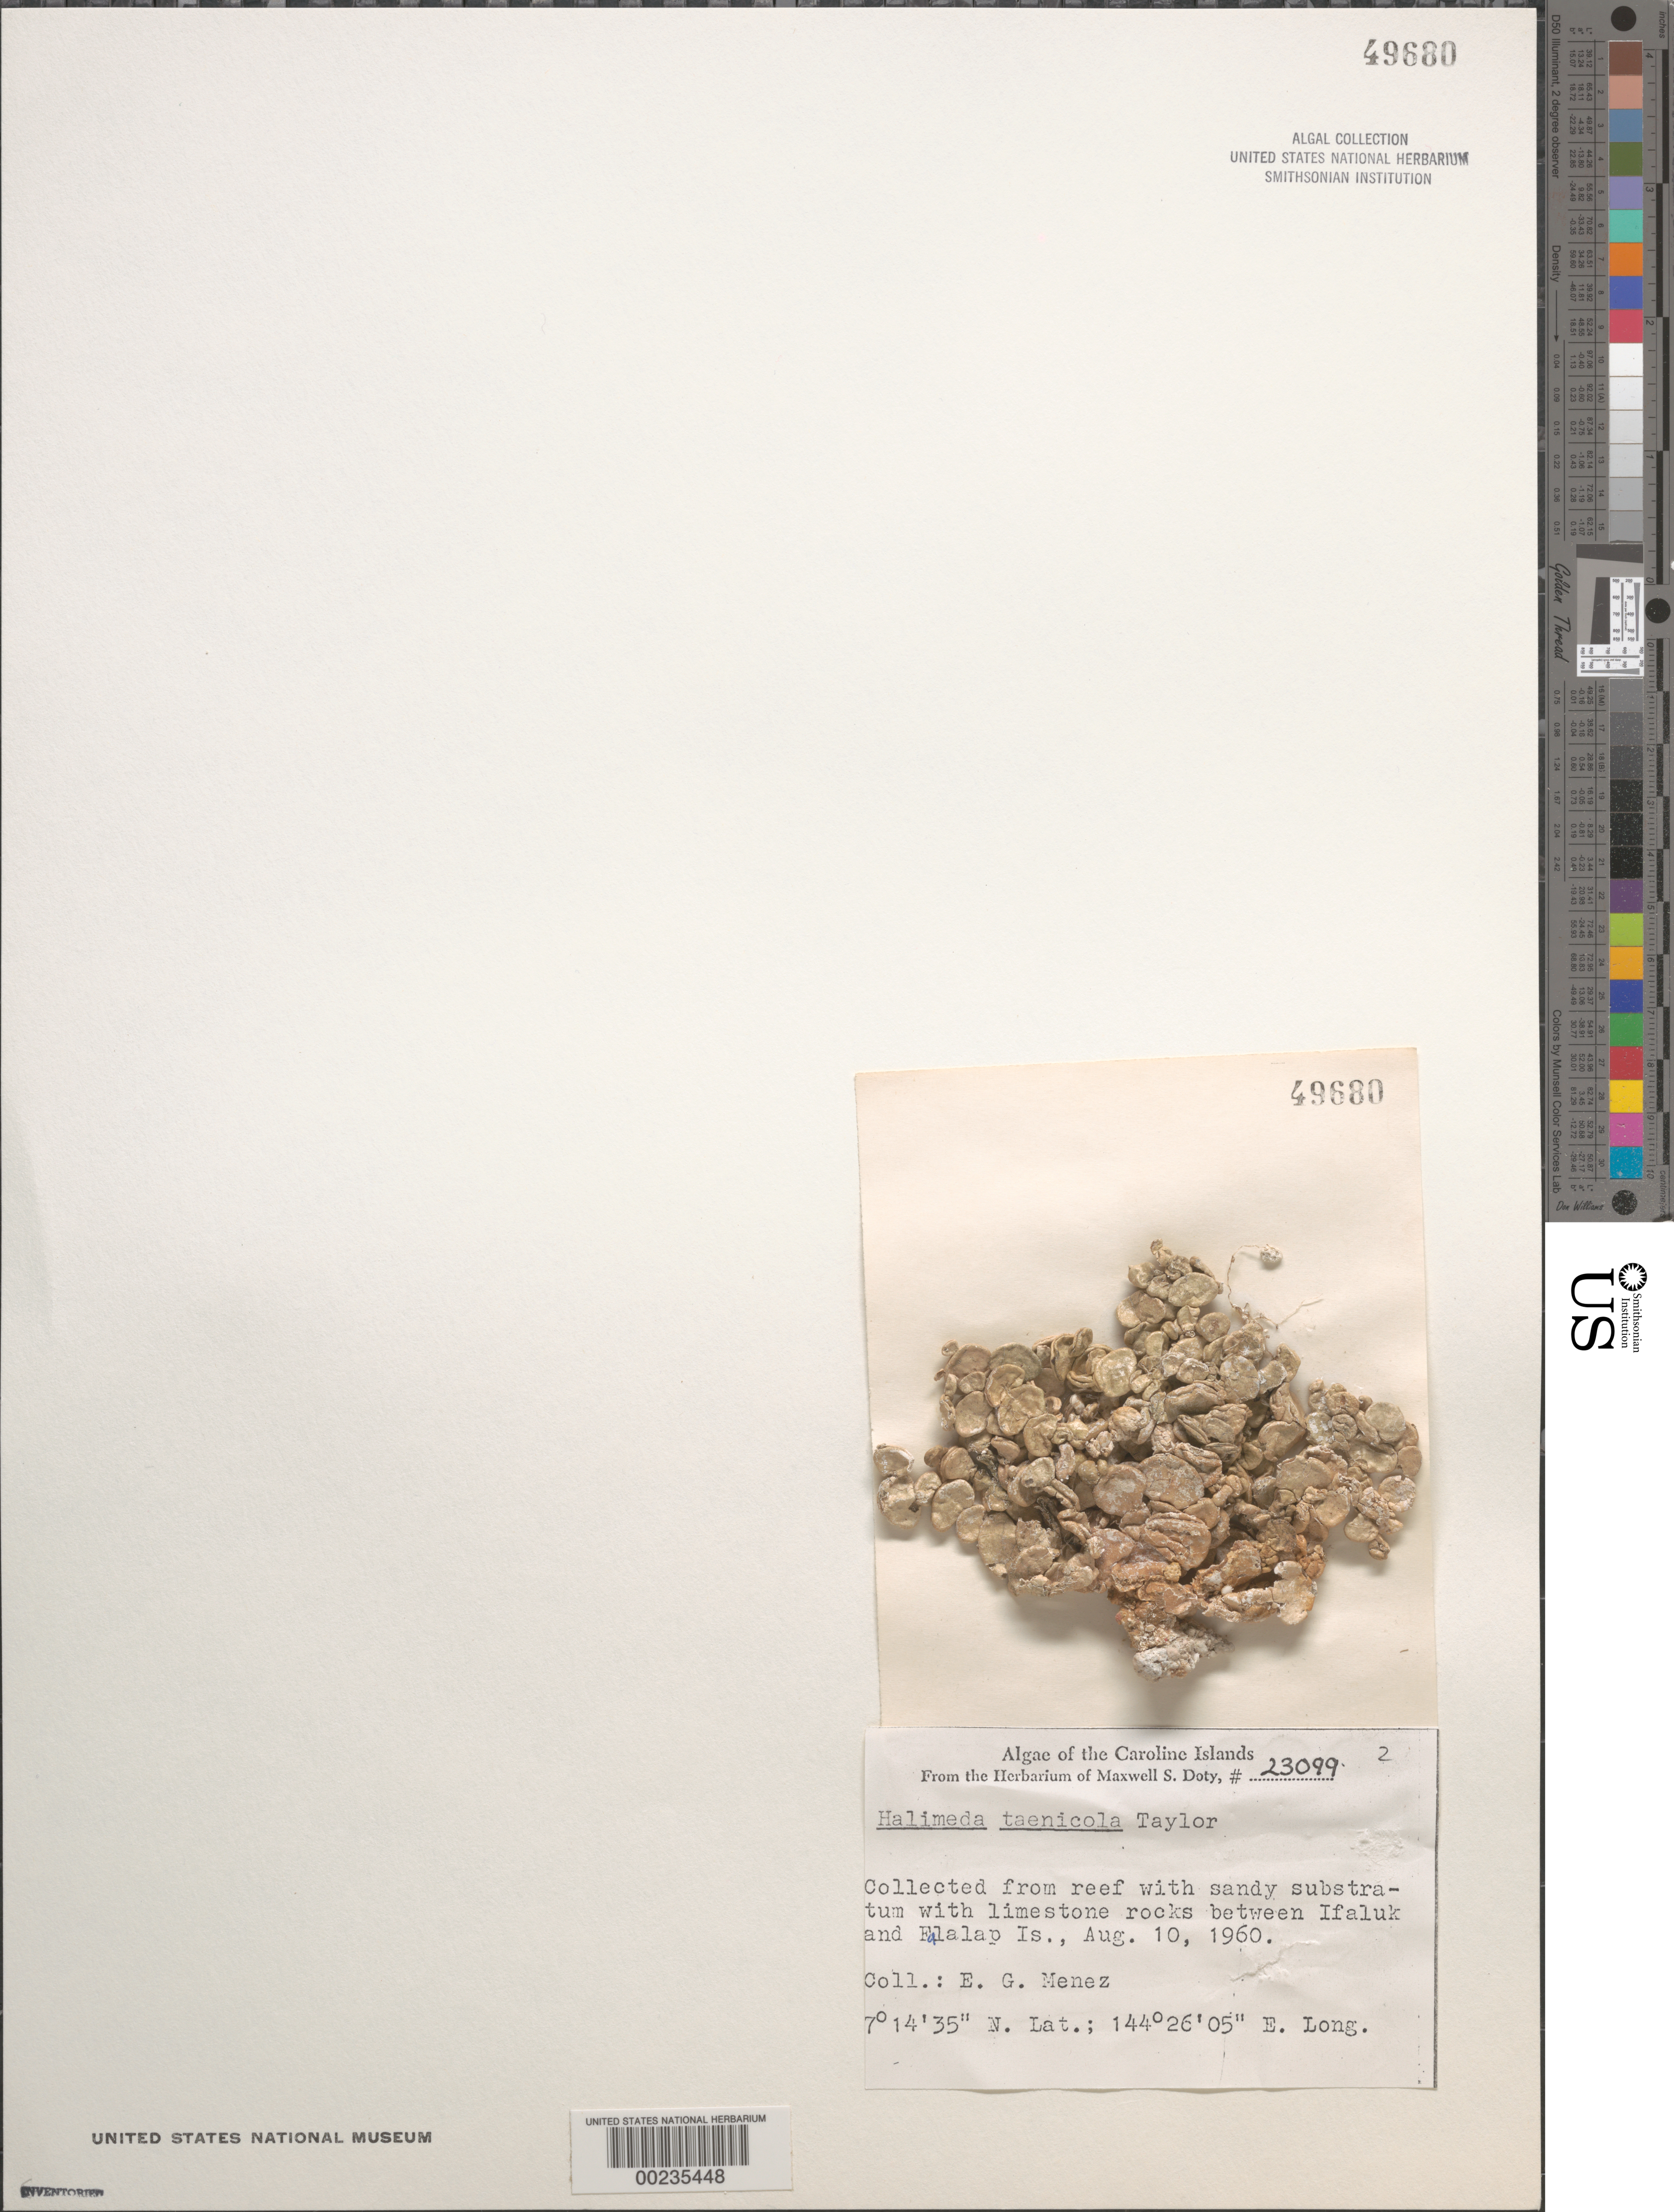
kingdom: Plantae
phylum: Chlorophyta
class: Ulvophyceae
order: Bryopsidales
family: Halimedaceae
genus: Halimeda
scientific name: Halimeda taenicola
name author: W.R. Taylor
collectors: Meñez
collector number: MSD 23099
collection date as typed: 10 Aug 1960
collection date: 1960-08-10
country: Micronesia, Federated States of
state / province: Yap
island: Ifalik (Ifaluk) Atoll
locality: Between Ifalik Islet (Ifaluk Islet) and Falalap Islet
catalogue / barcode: US 49680